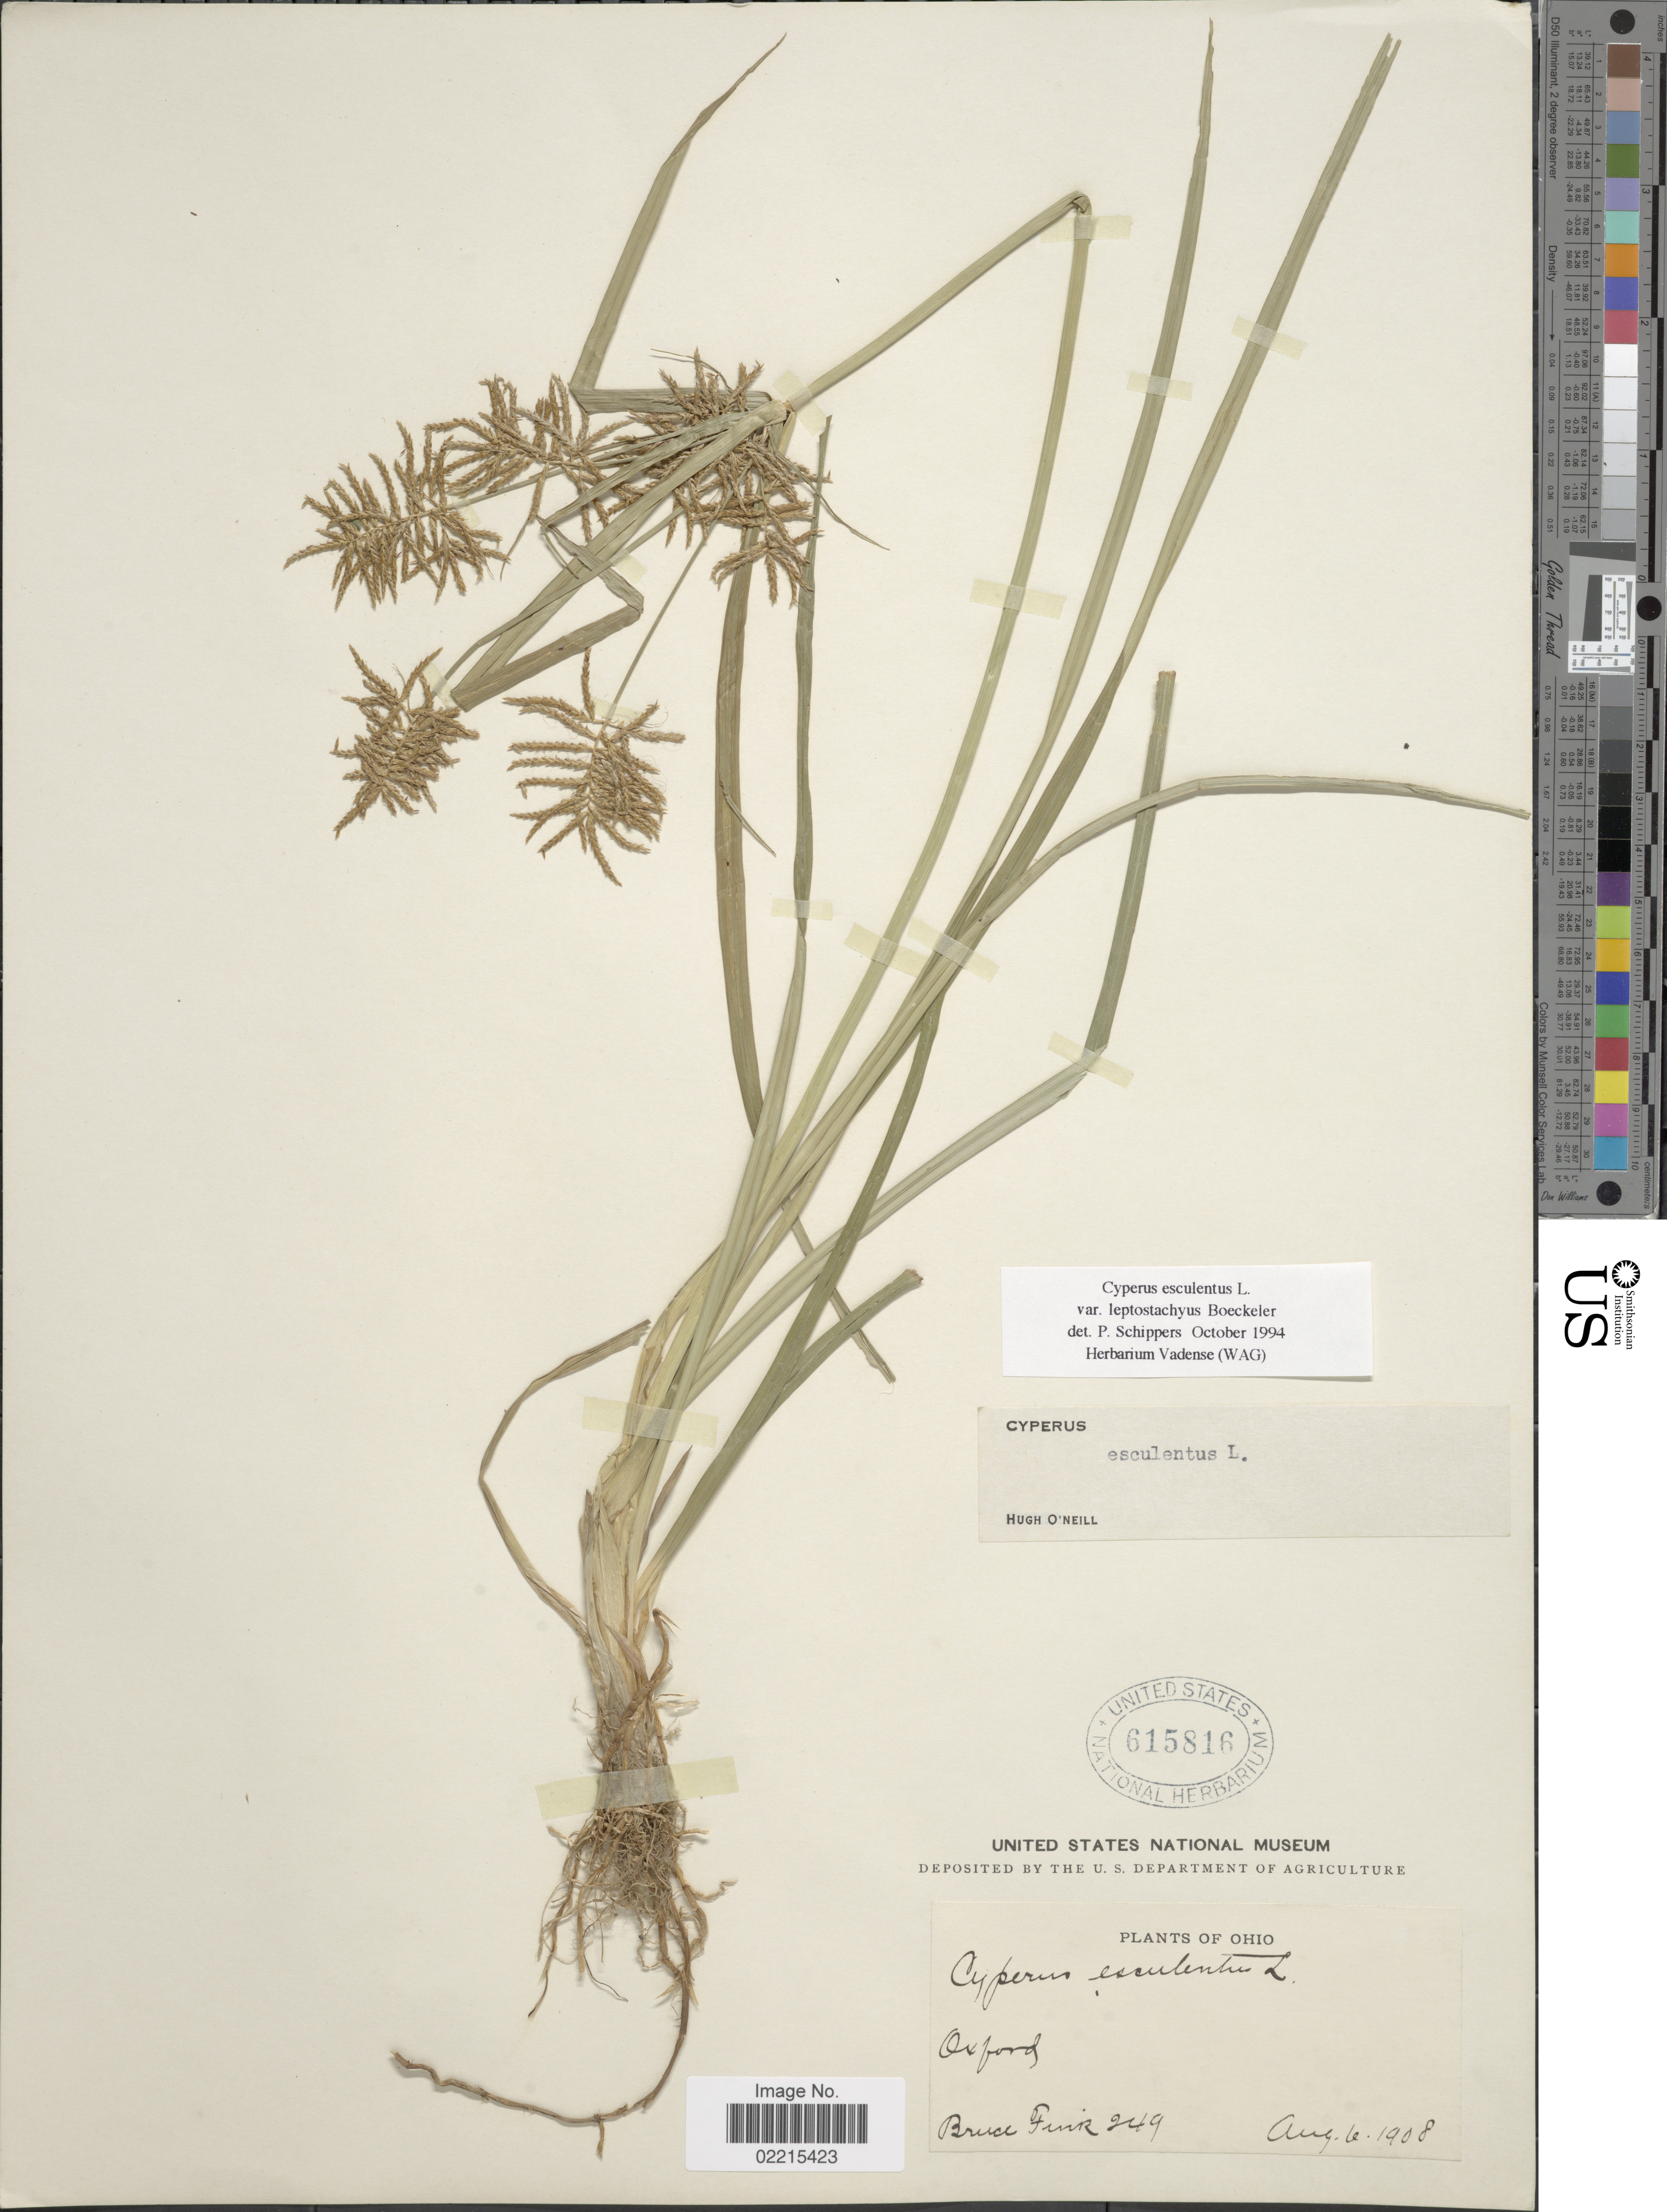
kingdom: Plantae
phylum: Tracheophyta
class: Liliopsida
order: Poales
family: Cyperaceae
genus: Cyperus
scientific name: Cyperus esculentus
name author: L.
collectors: B. Fink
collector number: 249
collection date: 1908-08-06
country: United States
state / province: Ohio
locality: Oxford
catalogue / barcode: US 615816